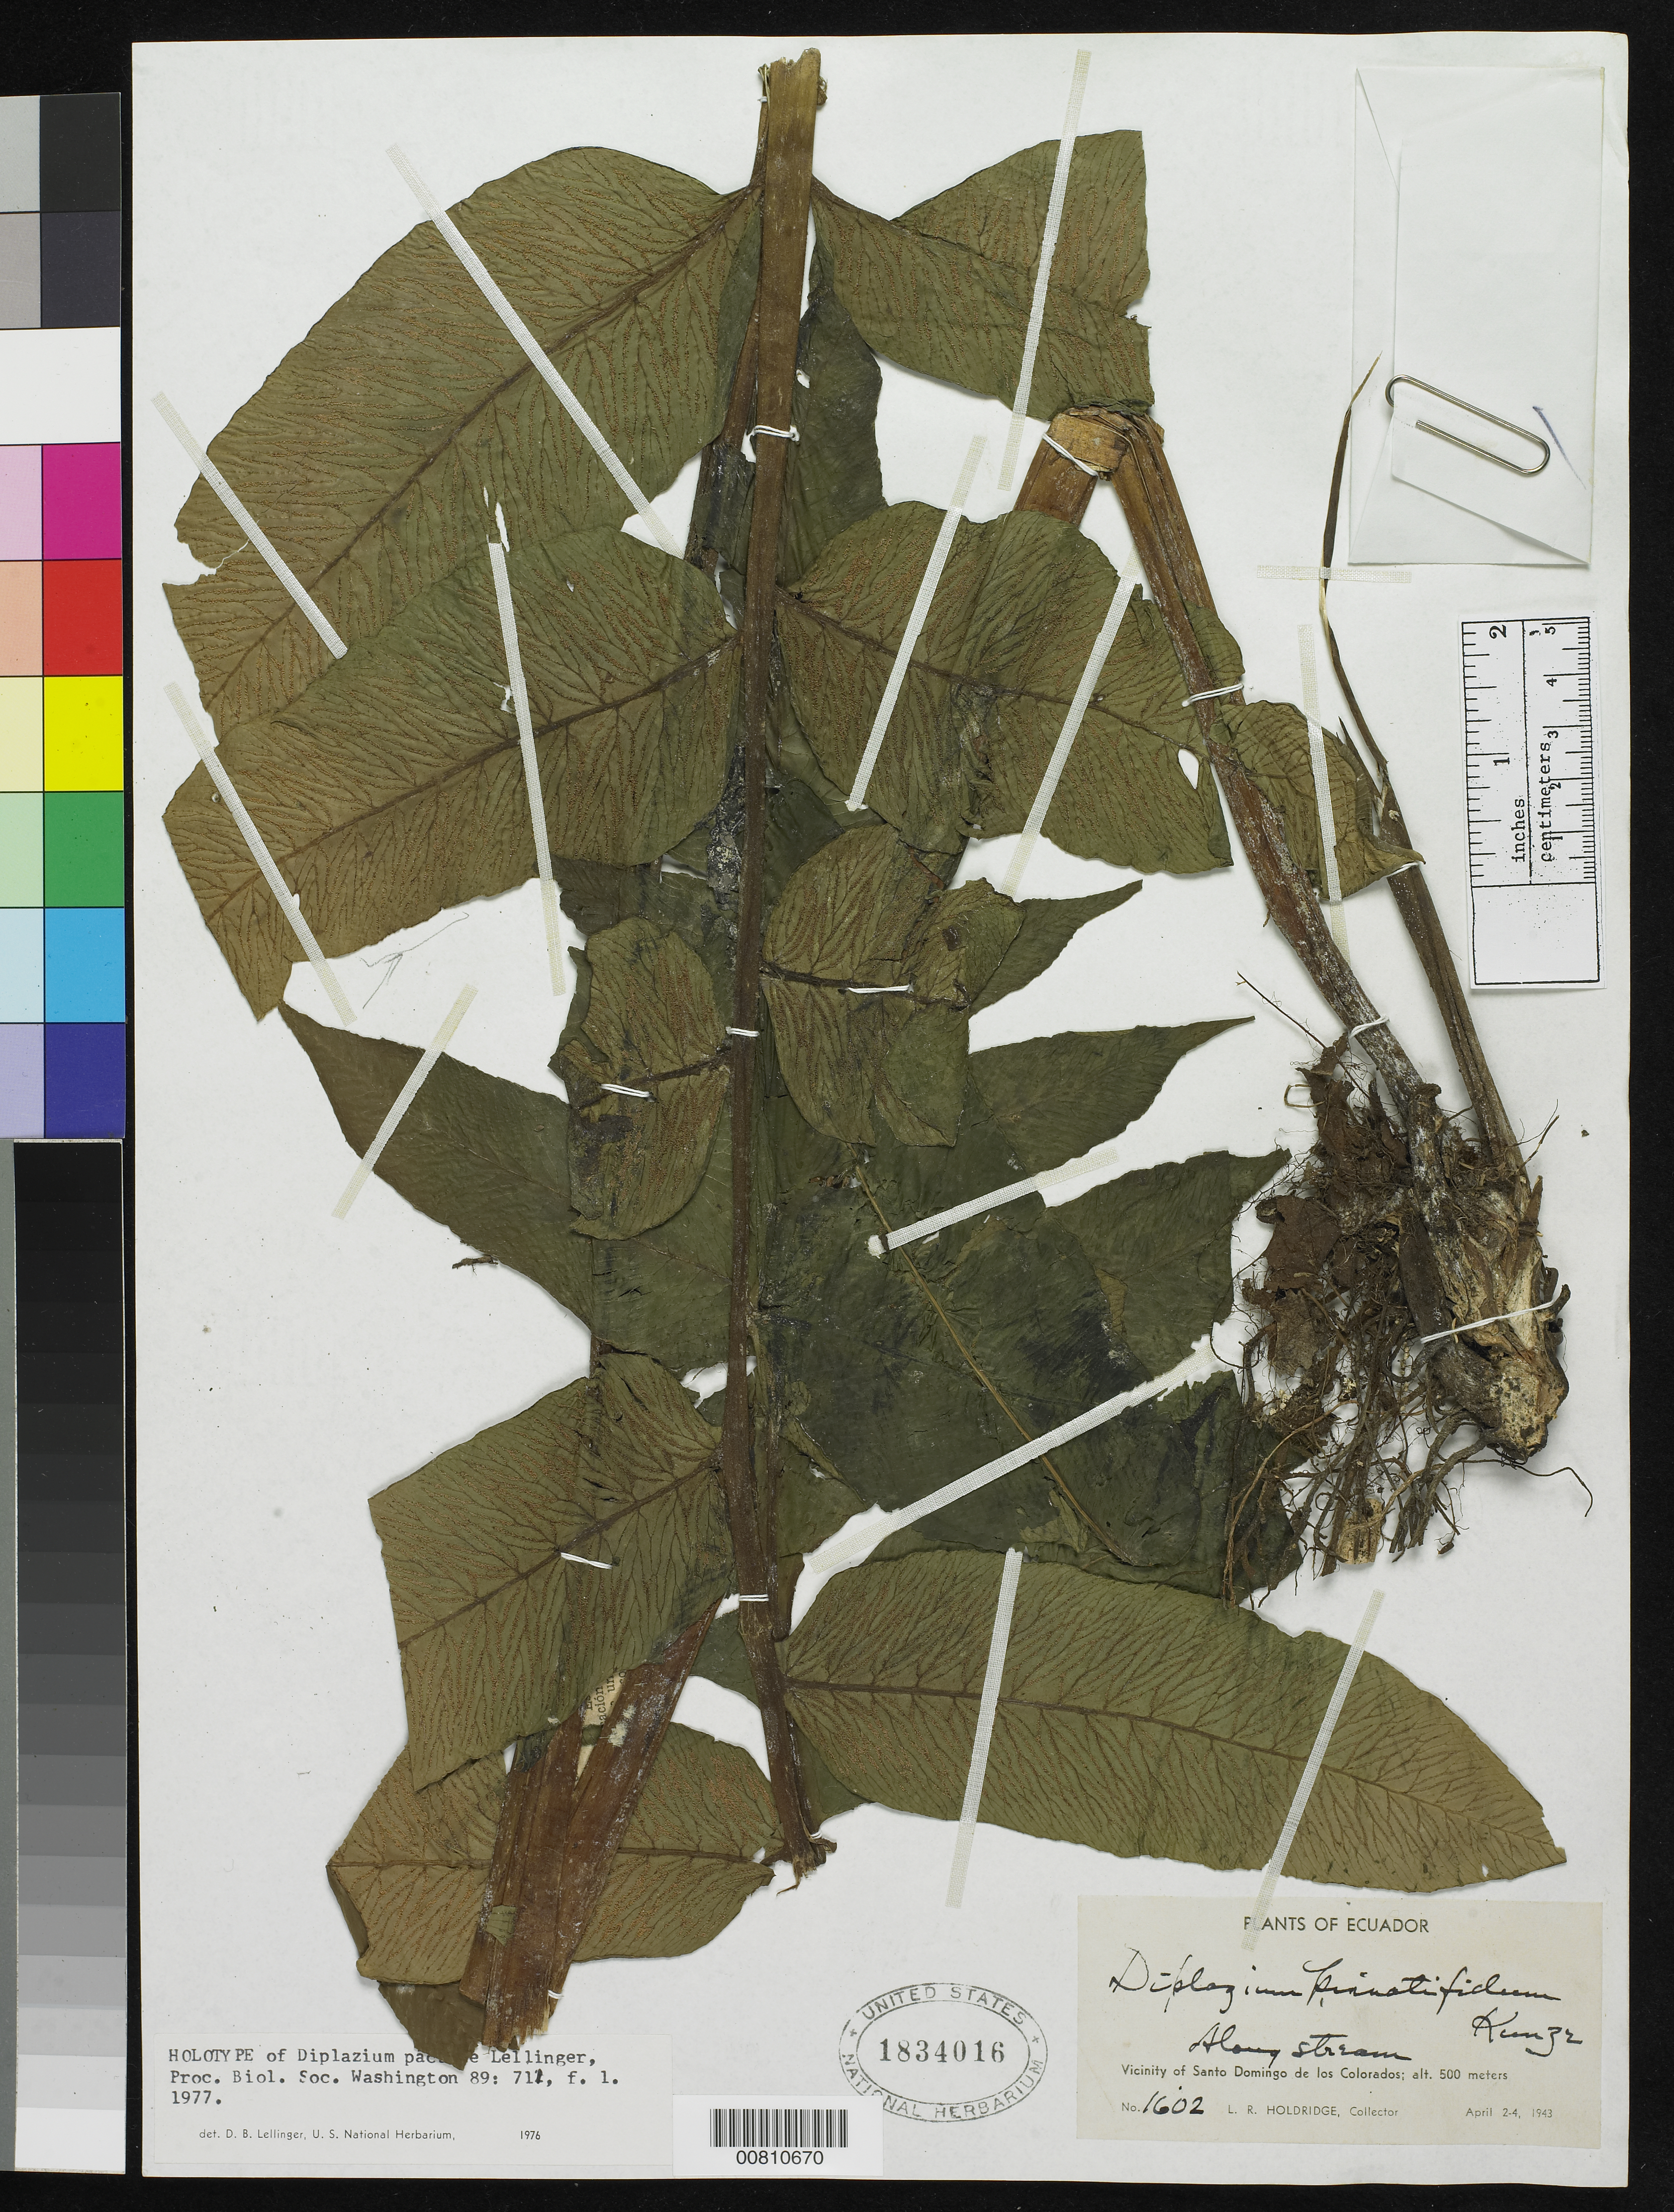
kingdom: Plantae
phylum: Tracheophyta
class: Polypodiopsida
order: Polypodiales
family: Athyriaceae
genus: Diplazium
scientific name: Diplazium pactile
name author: Lellinger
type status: Holotype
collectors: L. Holdridge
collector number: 1602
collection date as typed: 02 Apr 1943 to 04 Apr 1943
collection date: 1943-04-02/1943-04-04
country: Ecuador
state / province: Pichincha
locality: Vicinity of Sto. Domingo de Los Colorados.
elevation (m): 500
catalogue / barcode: US 1834016